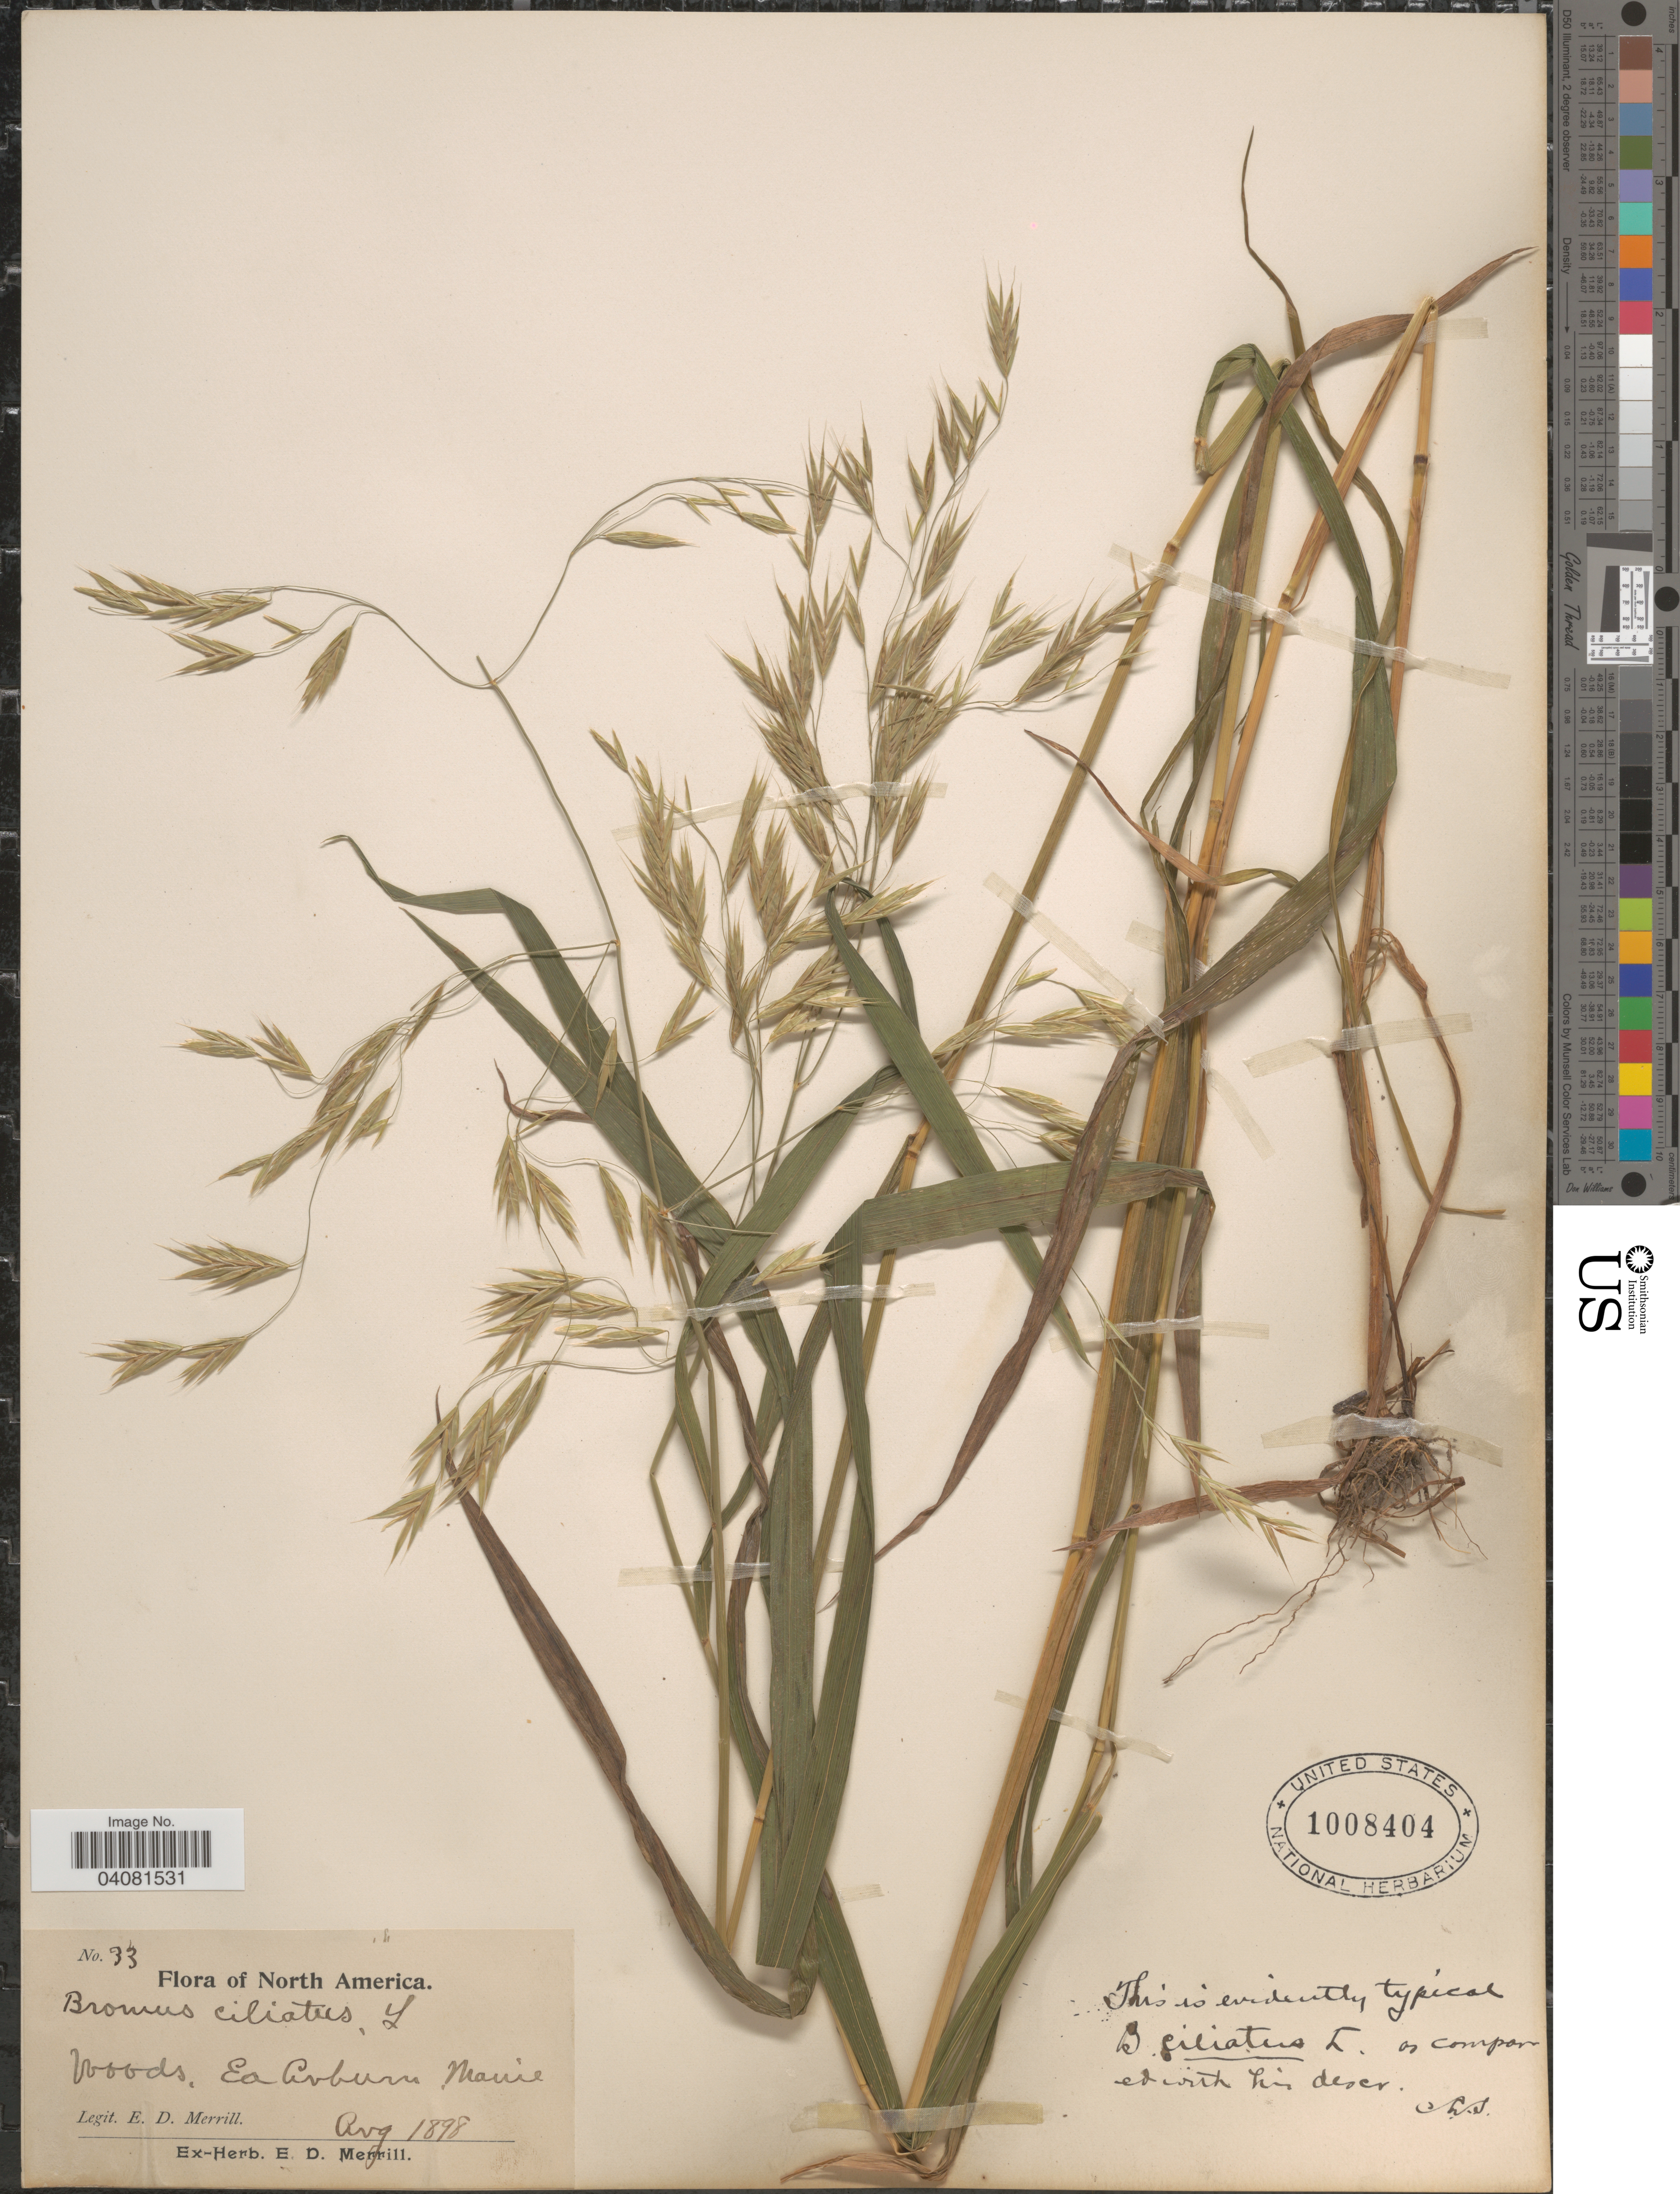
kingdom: Plantae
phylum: Tracheophyta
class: Liliopsida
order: Poales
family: Poaceae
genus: Bromus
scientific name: Bromus ciliatus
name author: L.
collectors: E. D. Merrill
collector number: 33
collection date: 1898-08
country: United States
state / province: Maine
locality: Woods, Ea Auburn.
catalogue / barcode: US 1008404